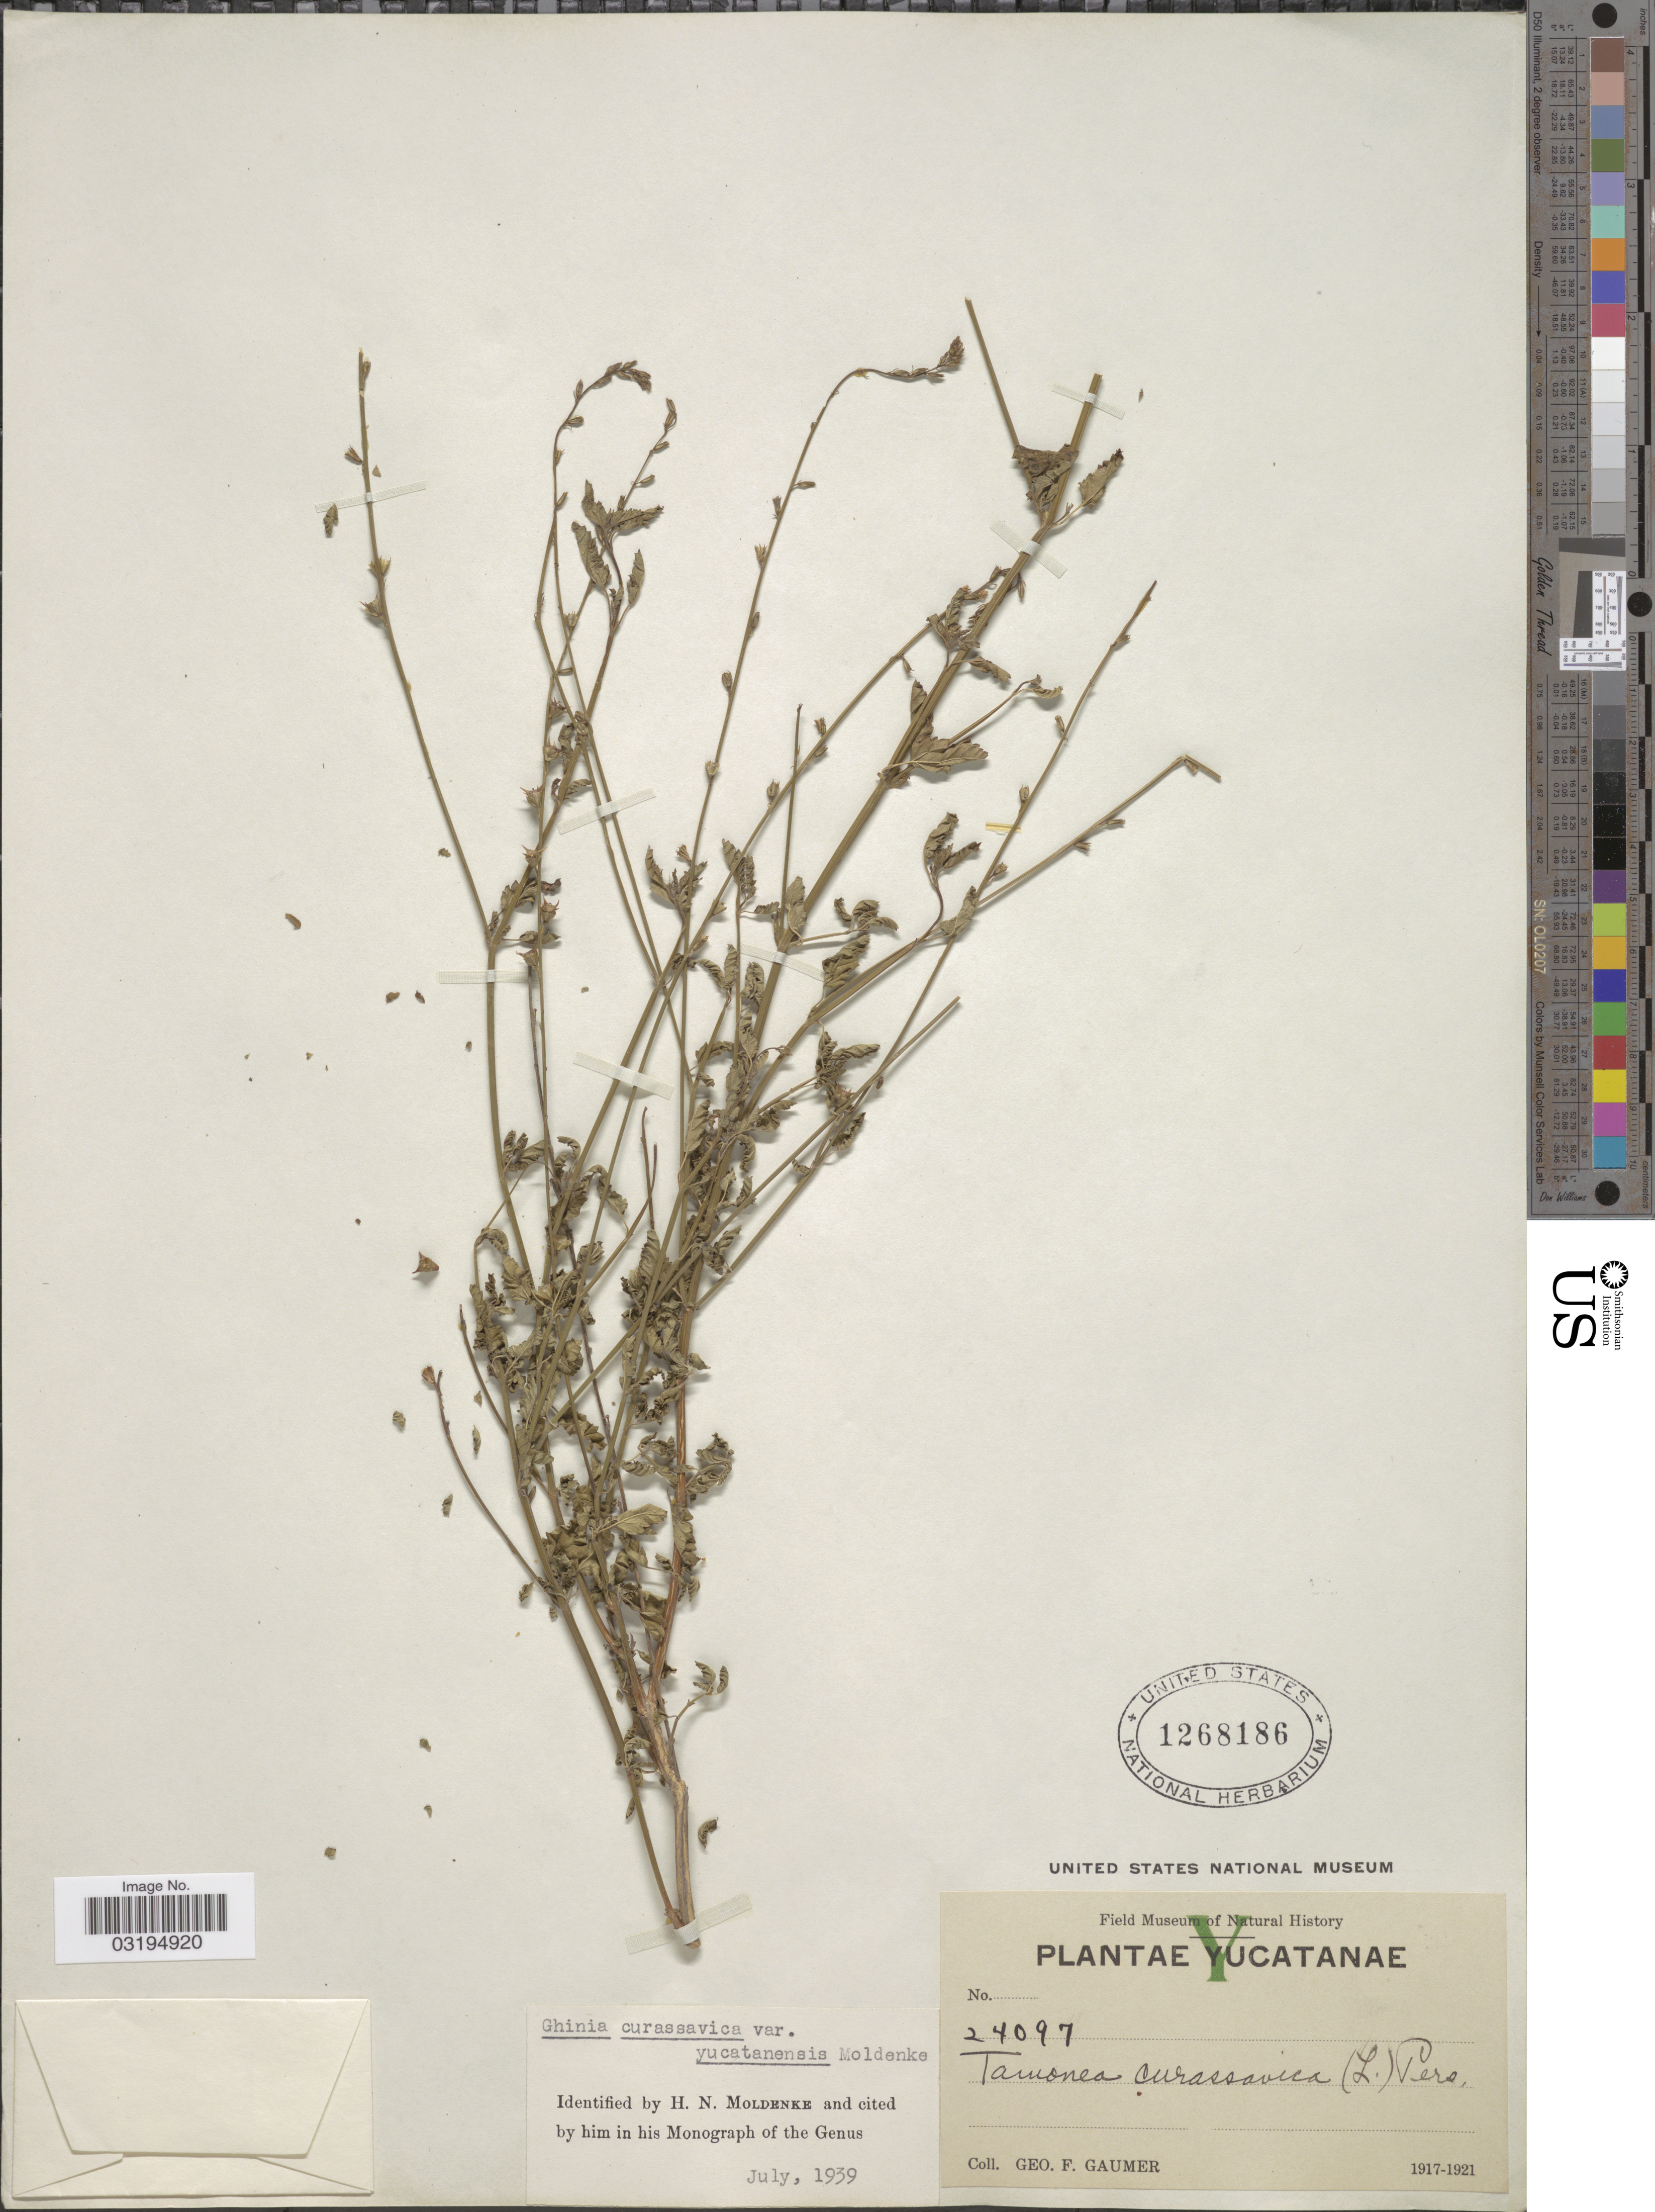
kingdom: Plantae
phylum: Tracheophyta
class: Magnoliopsida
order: Lamiales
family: Verbenaceae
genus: Tamonea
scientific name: Tamonea curassavica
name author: (L.) Pers.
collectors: G. F. Gaumer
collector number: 24097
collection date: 1917/1921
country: Mexico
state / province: Yucatán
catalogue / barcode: US 1268186